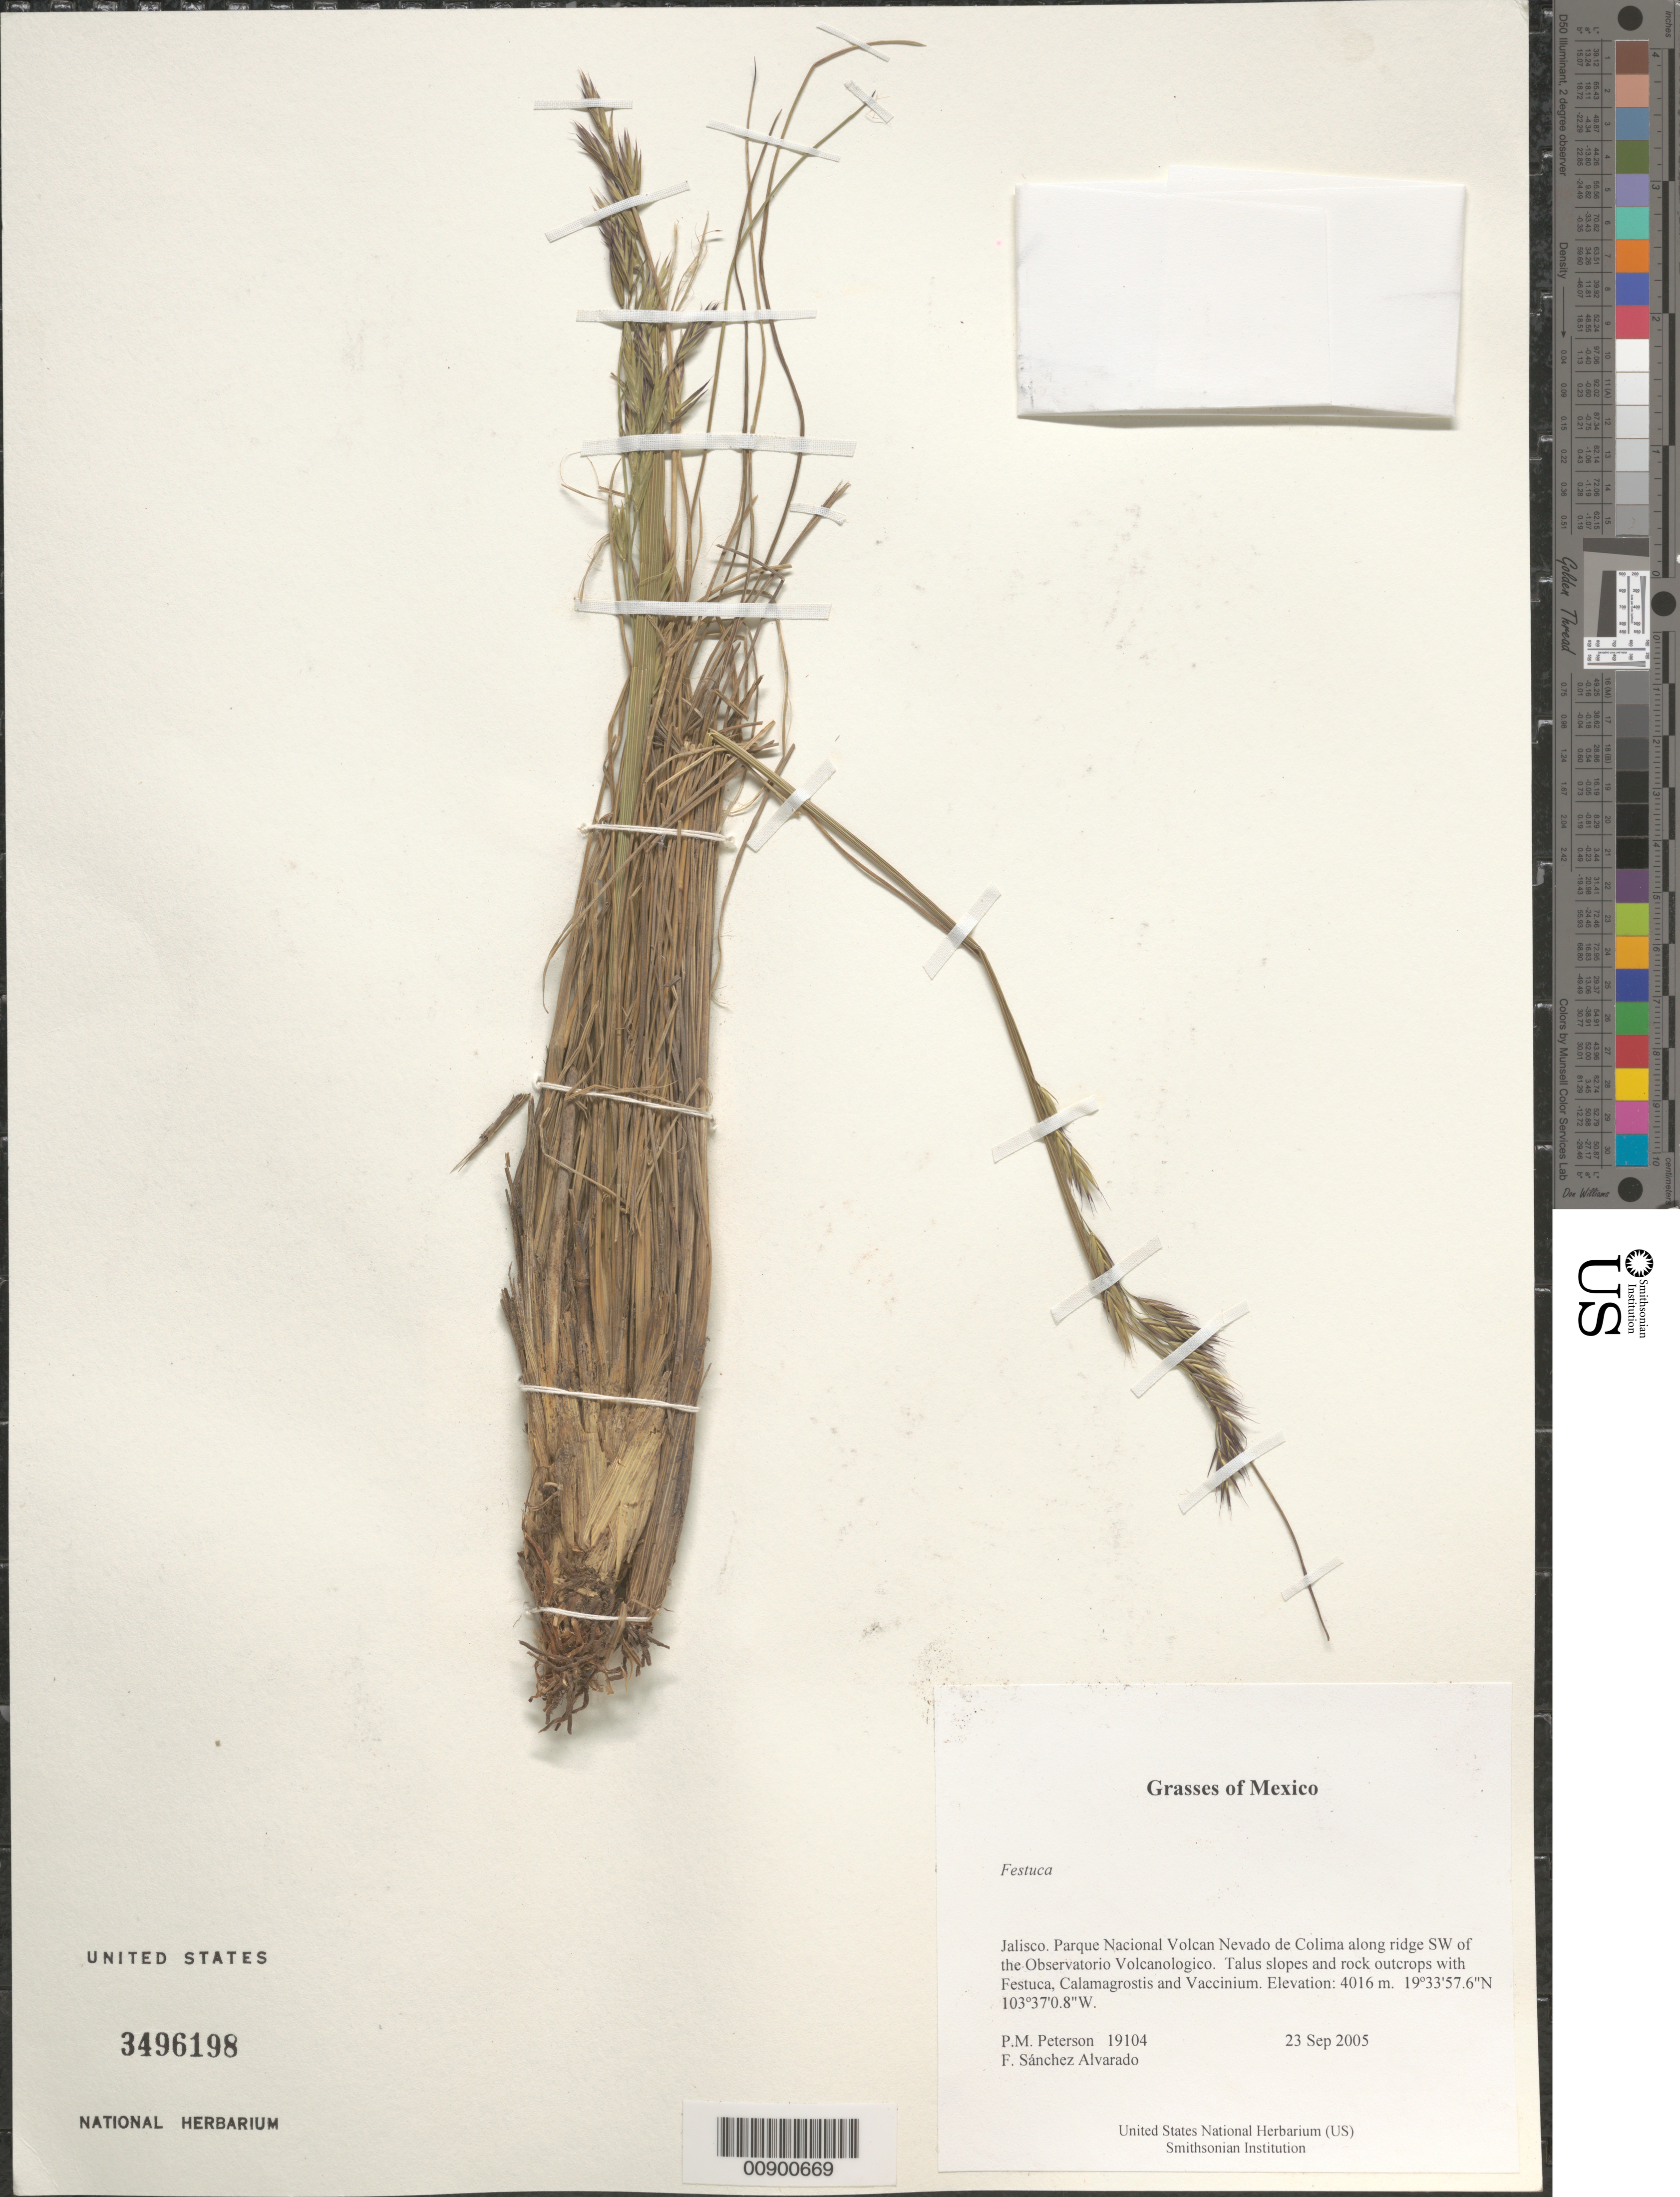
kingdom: Plantae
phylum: Tracheophyta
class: Liliopsida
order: Poales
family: Poaceae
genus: Festuca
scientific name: Festuca sp.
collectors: P. M. Peterson & F. Sánchez Alvarado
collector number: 19104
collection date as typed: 23 Sep 2005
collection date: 2005-09-23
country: Mexico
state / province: Jalisco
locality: Parque Nacional Volcan Nevado de Colima along ridge SW of the Observatorio Volcanologico. Talus slopes and rock outcrops with Festuca, Calamagrostis and Vaccinium.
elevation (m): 4016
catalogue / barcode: US 3496198